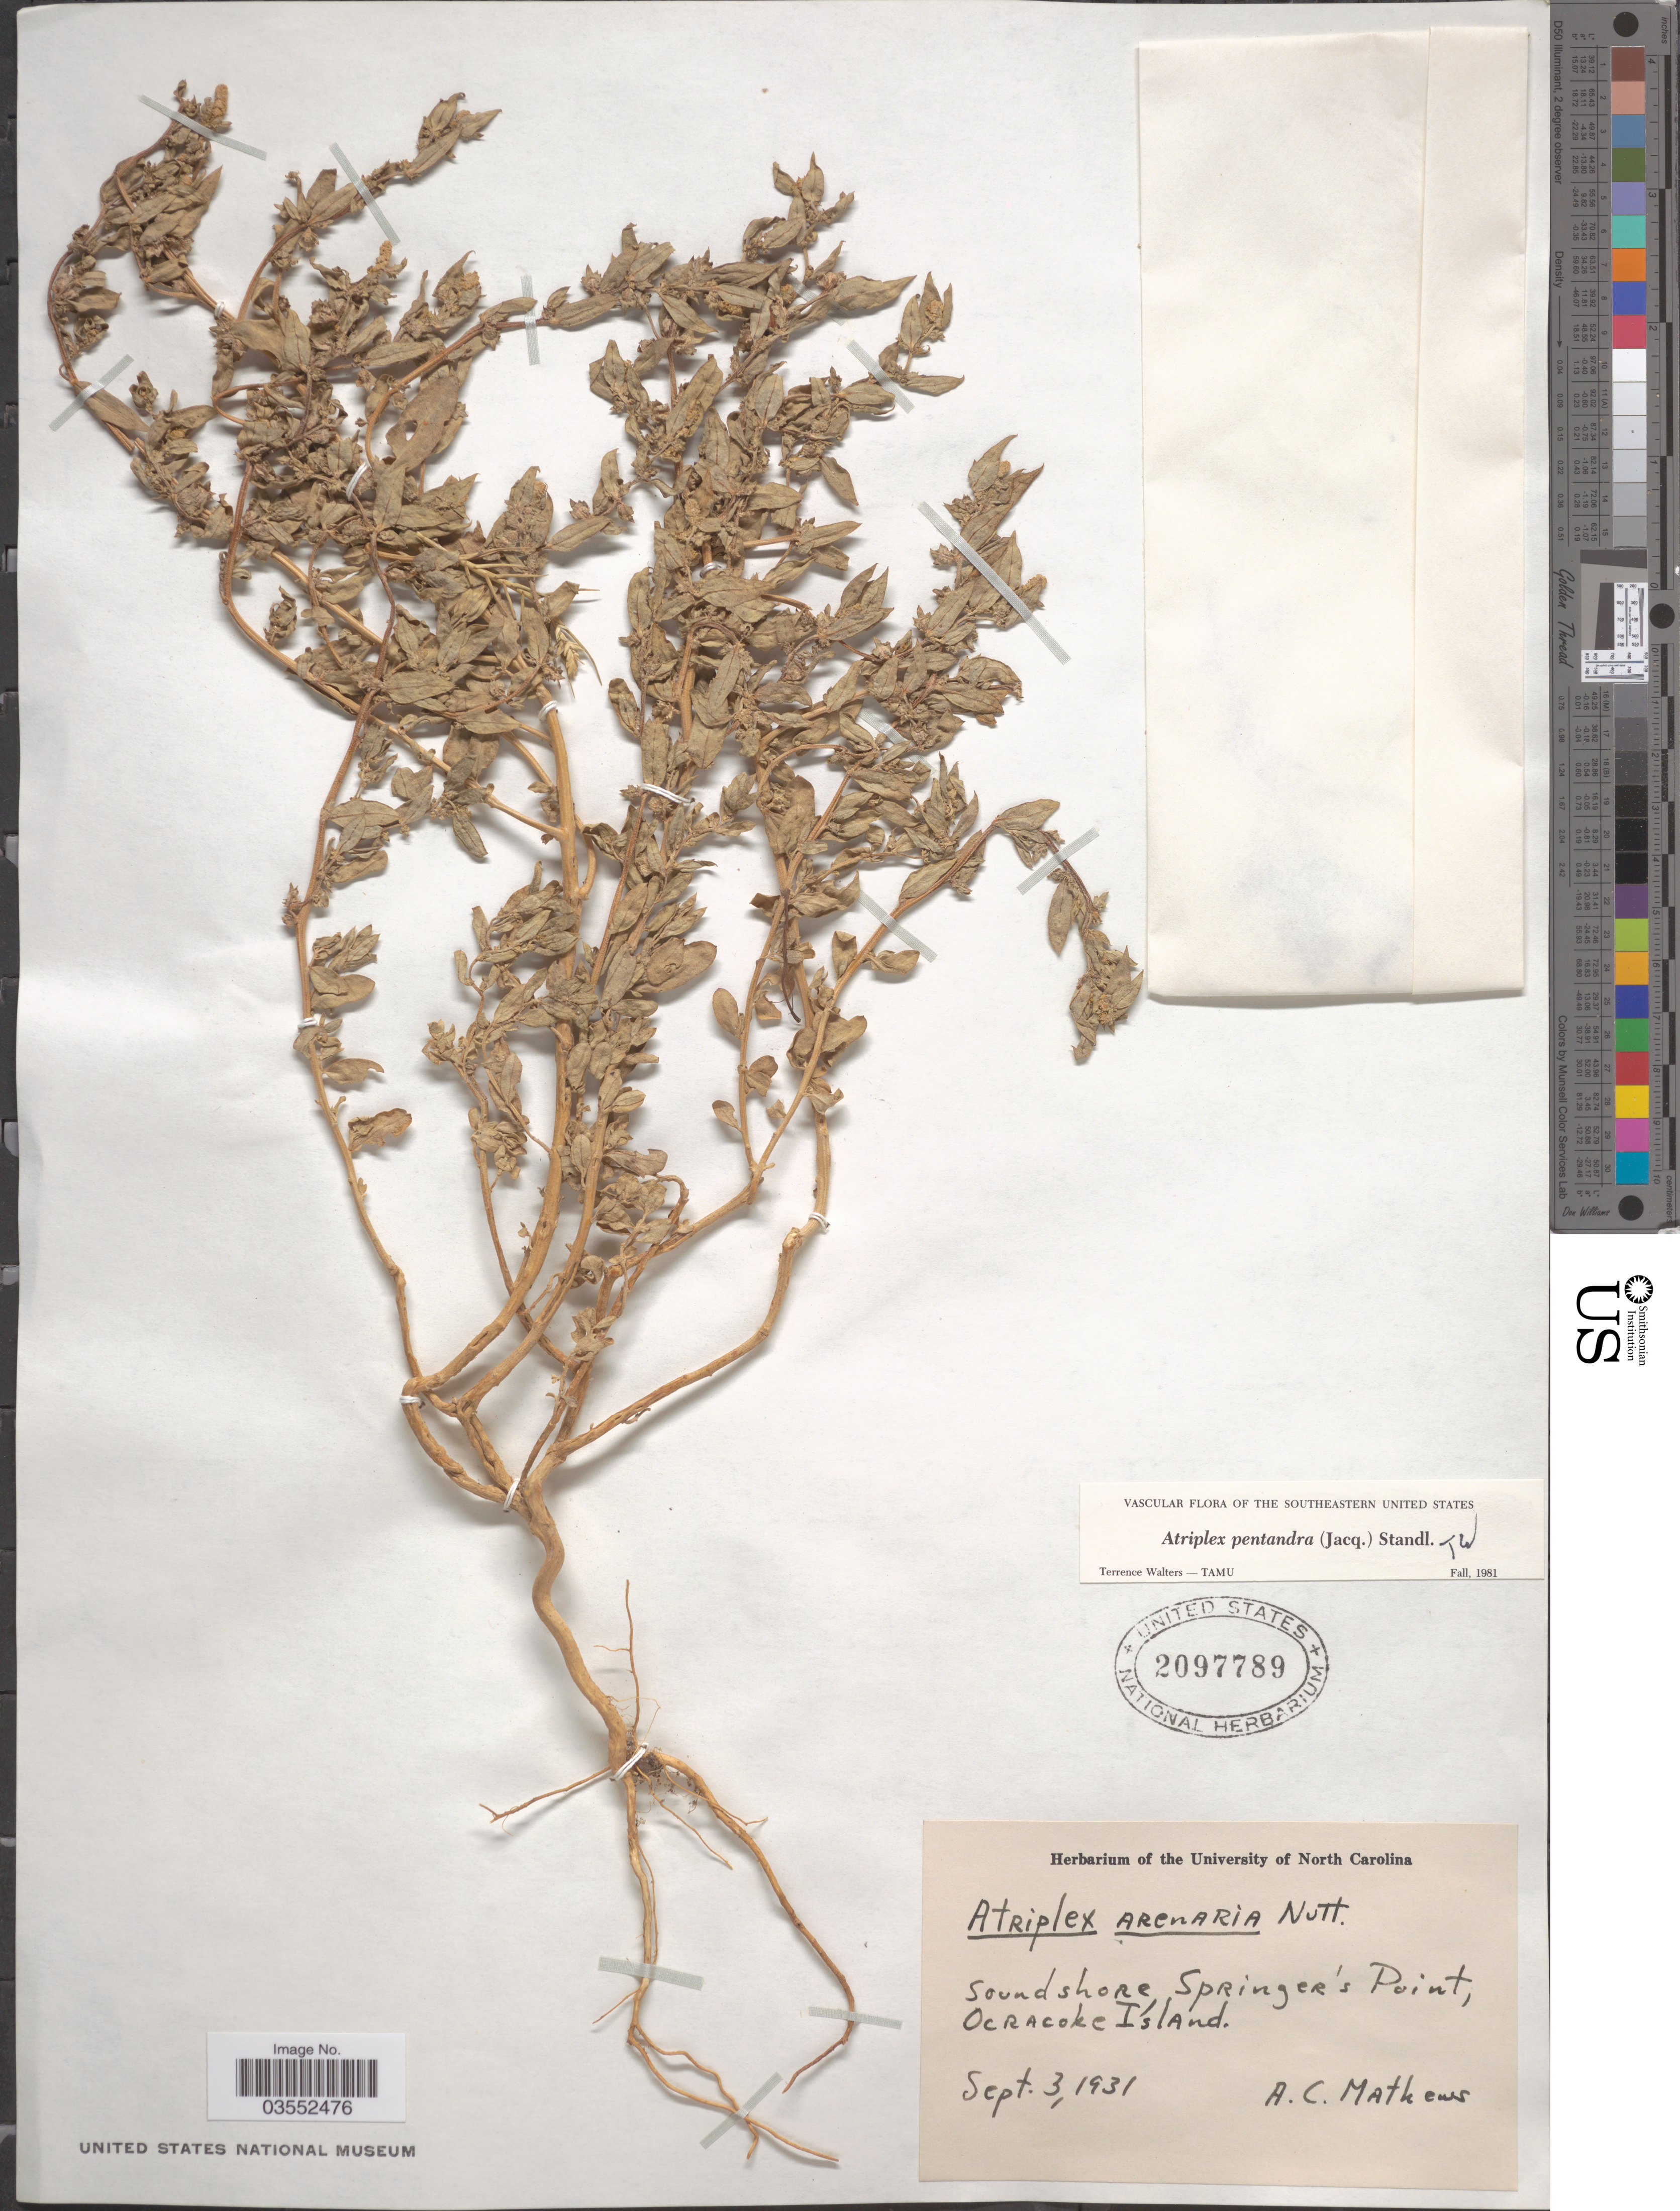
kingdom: Plantae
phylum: Tracheophyta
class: Magnoliopsida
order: Caryophyllales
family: Amaranthaceae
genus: Atriplex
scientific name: Atriplex pentandra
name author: (Jacq.) Standl.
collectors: A. Mathews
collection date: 1931-09-03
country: United States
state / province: North Carolina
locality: Sound shore, Springer's Point, Ocracoke Island.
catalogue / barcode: US 2097789